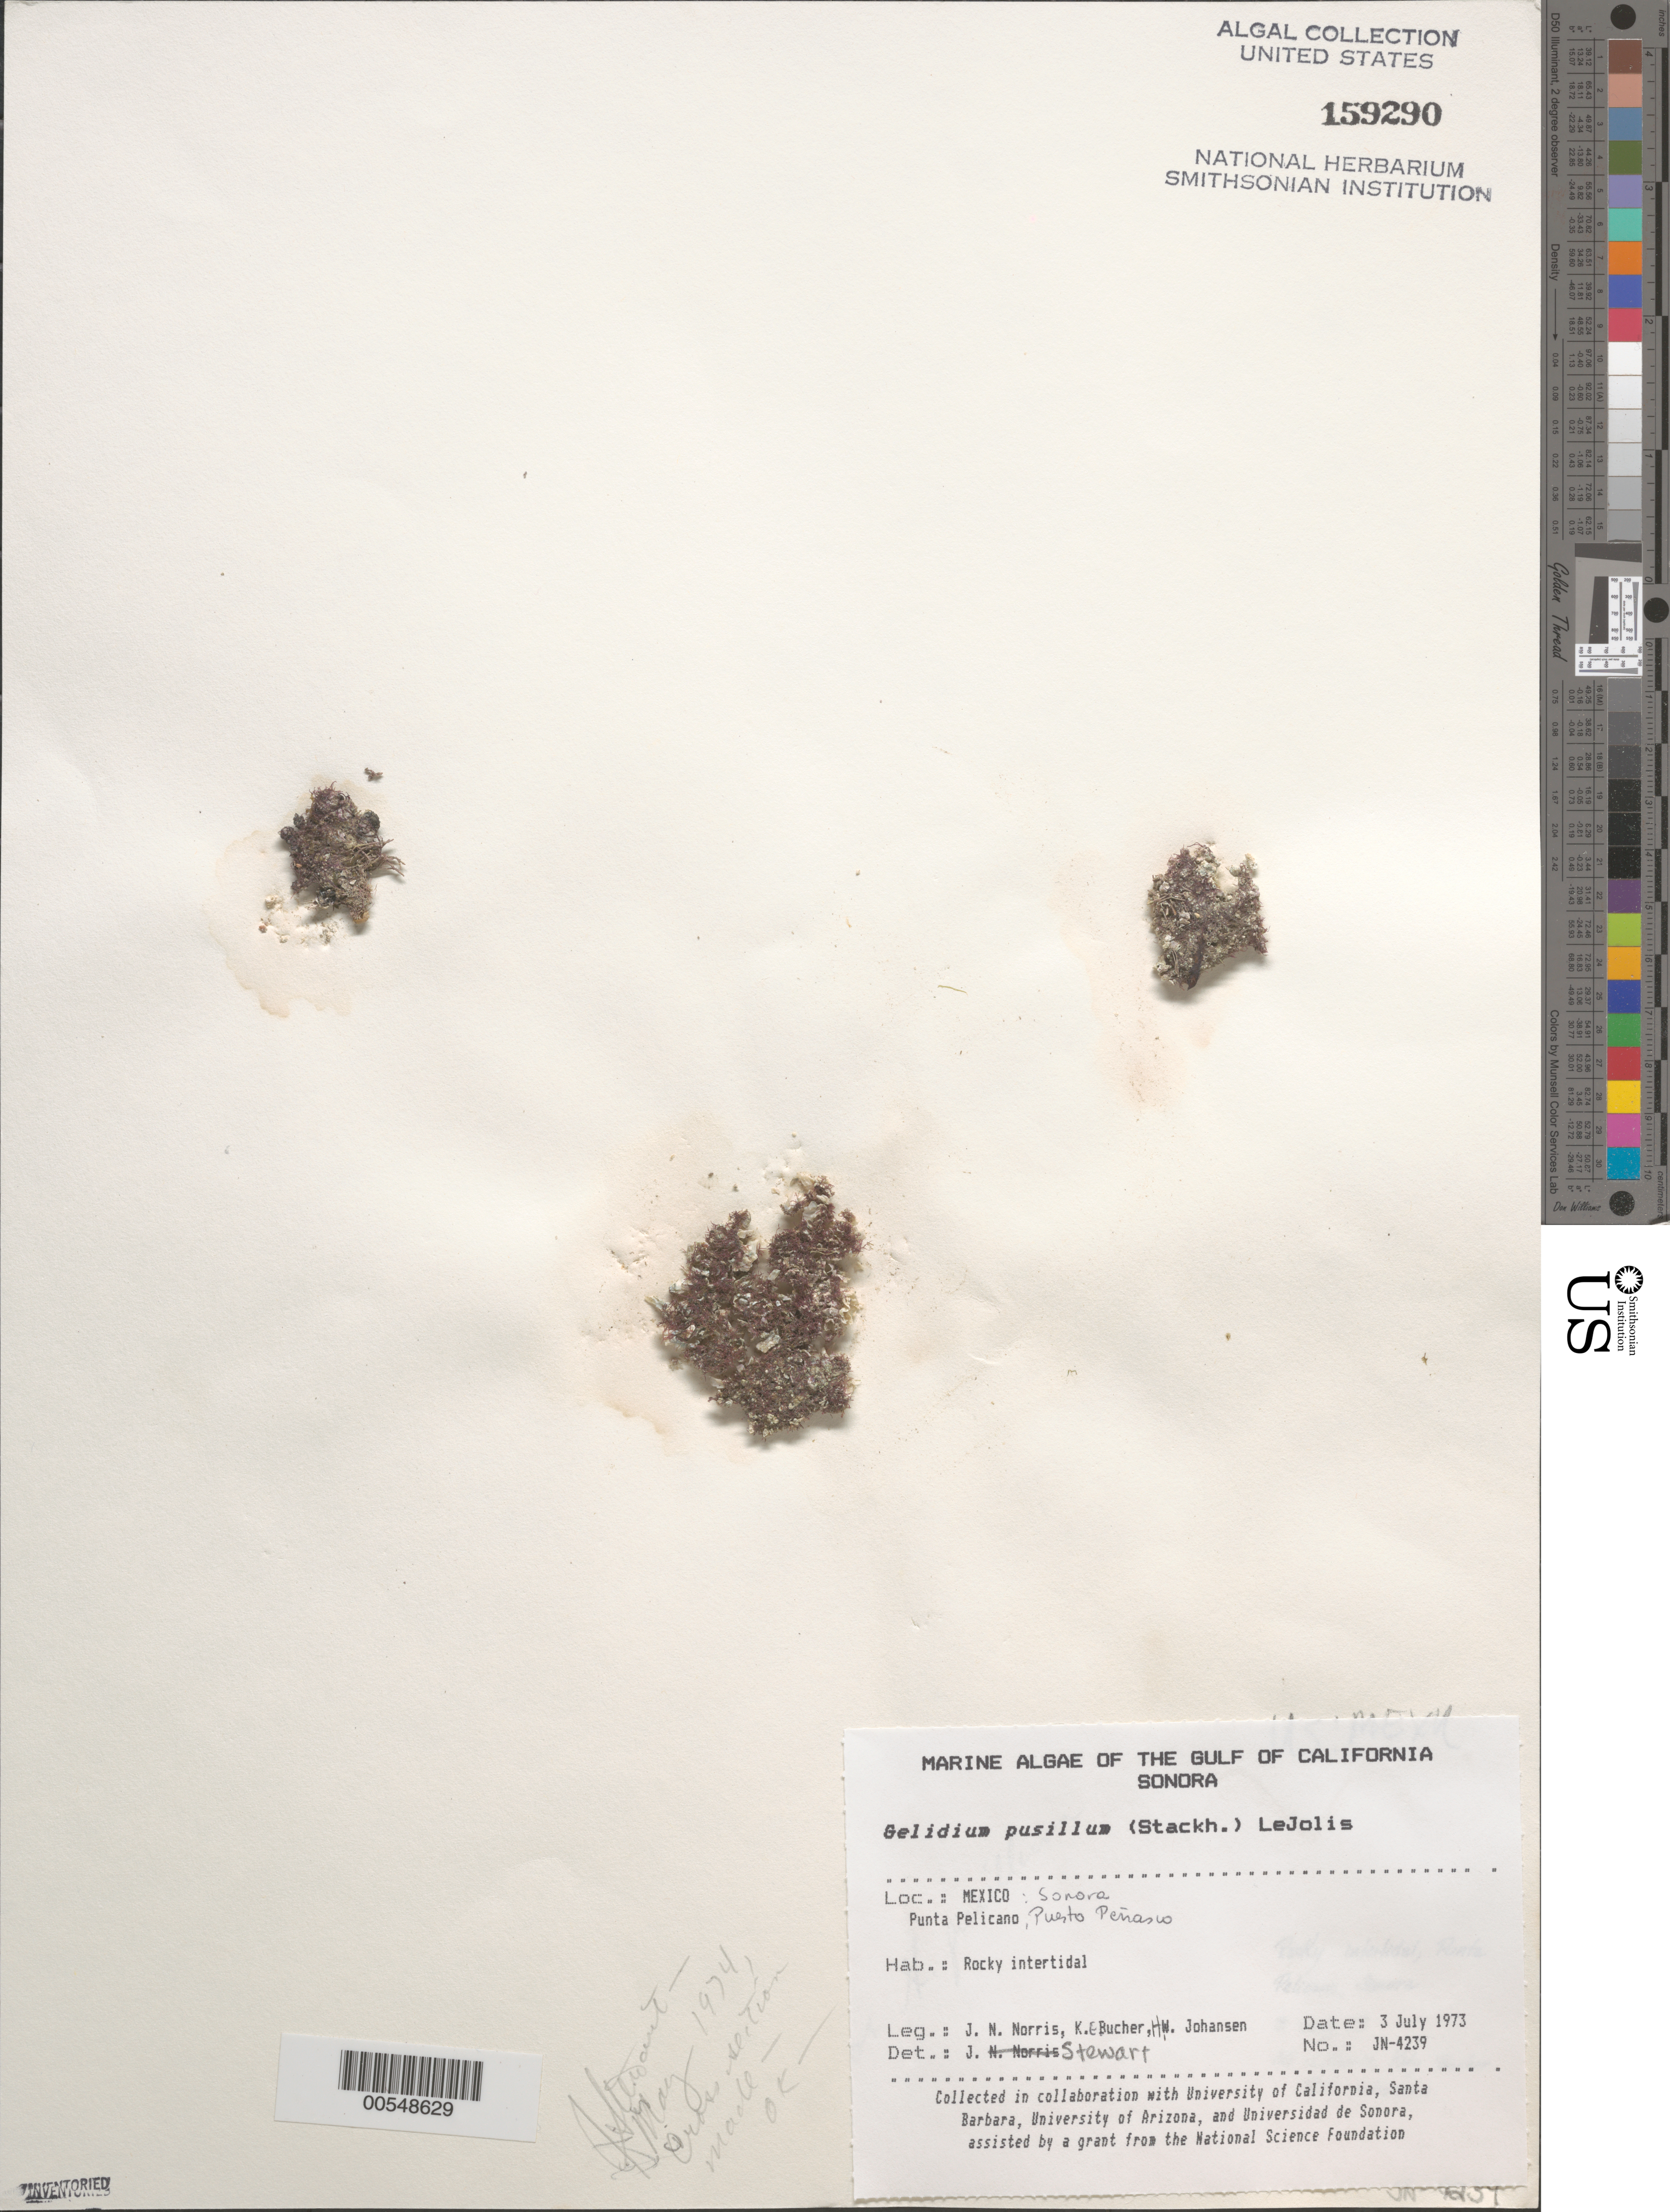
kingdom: Plantae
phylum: Rhodophyta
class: Florideophyceae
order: Gelidiales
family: Gelidiaceae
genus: Gelidium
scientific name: Gelidium pusillum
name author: (Stackh.) Le Jol.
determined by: Stewart, J.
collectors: J. N. Norris, K. E. Bucher & H. Johansen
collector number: JN-4239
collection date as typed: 03 Jul 1973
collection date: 1973-07-03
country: Mexico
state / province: Sonora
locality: Punta Pelicano, Puerto Penasco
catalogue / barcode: US 159290